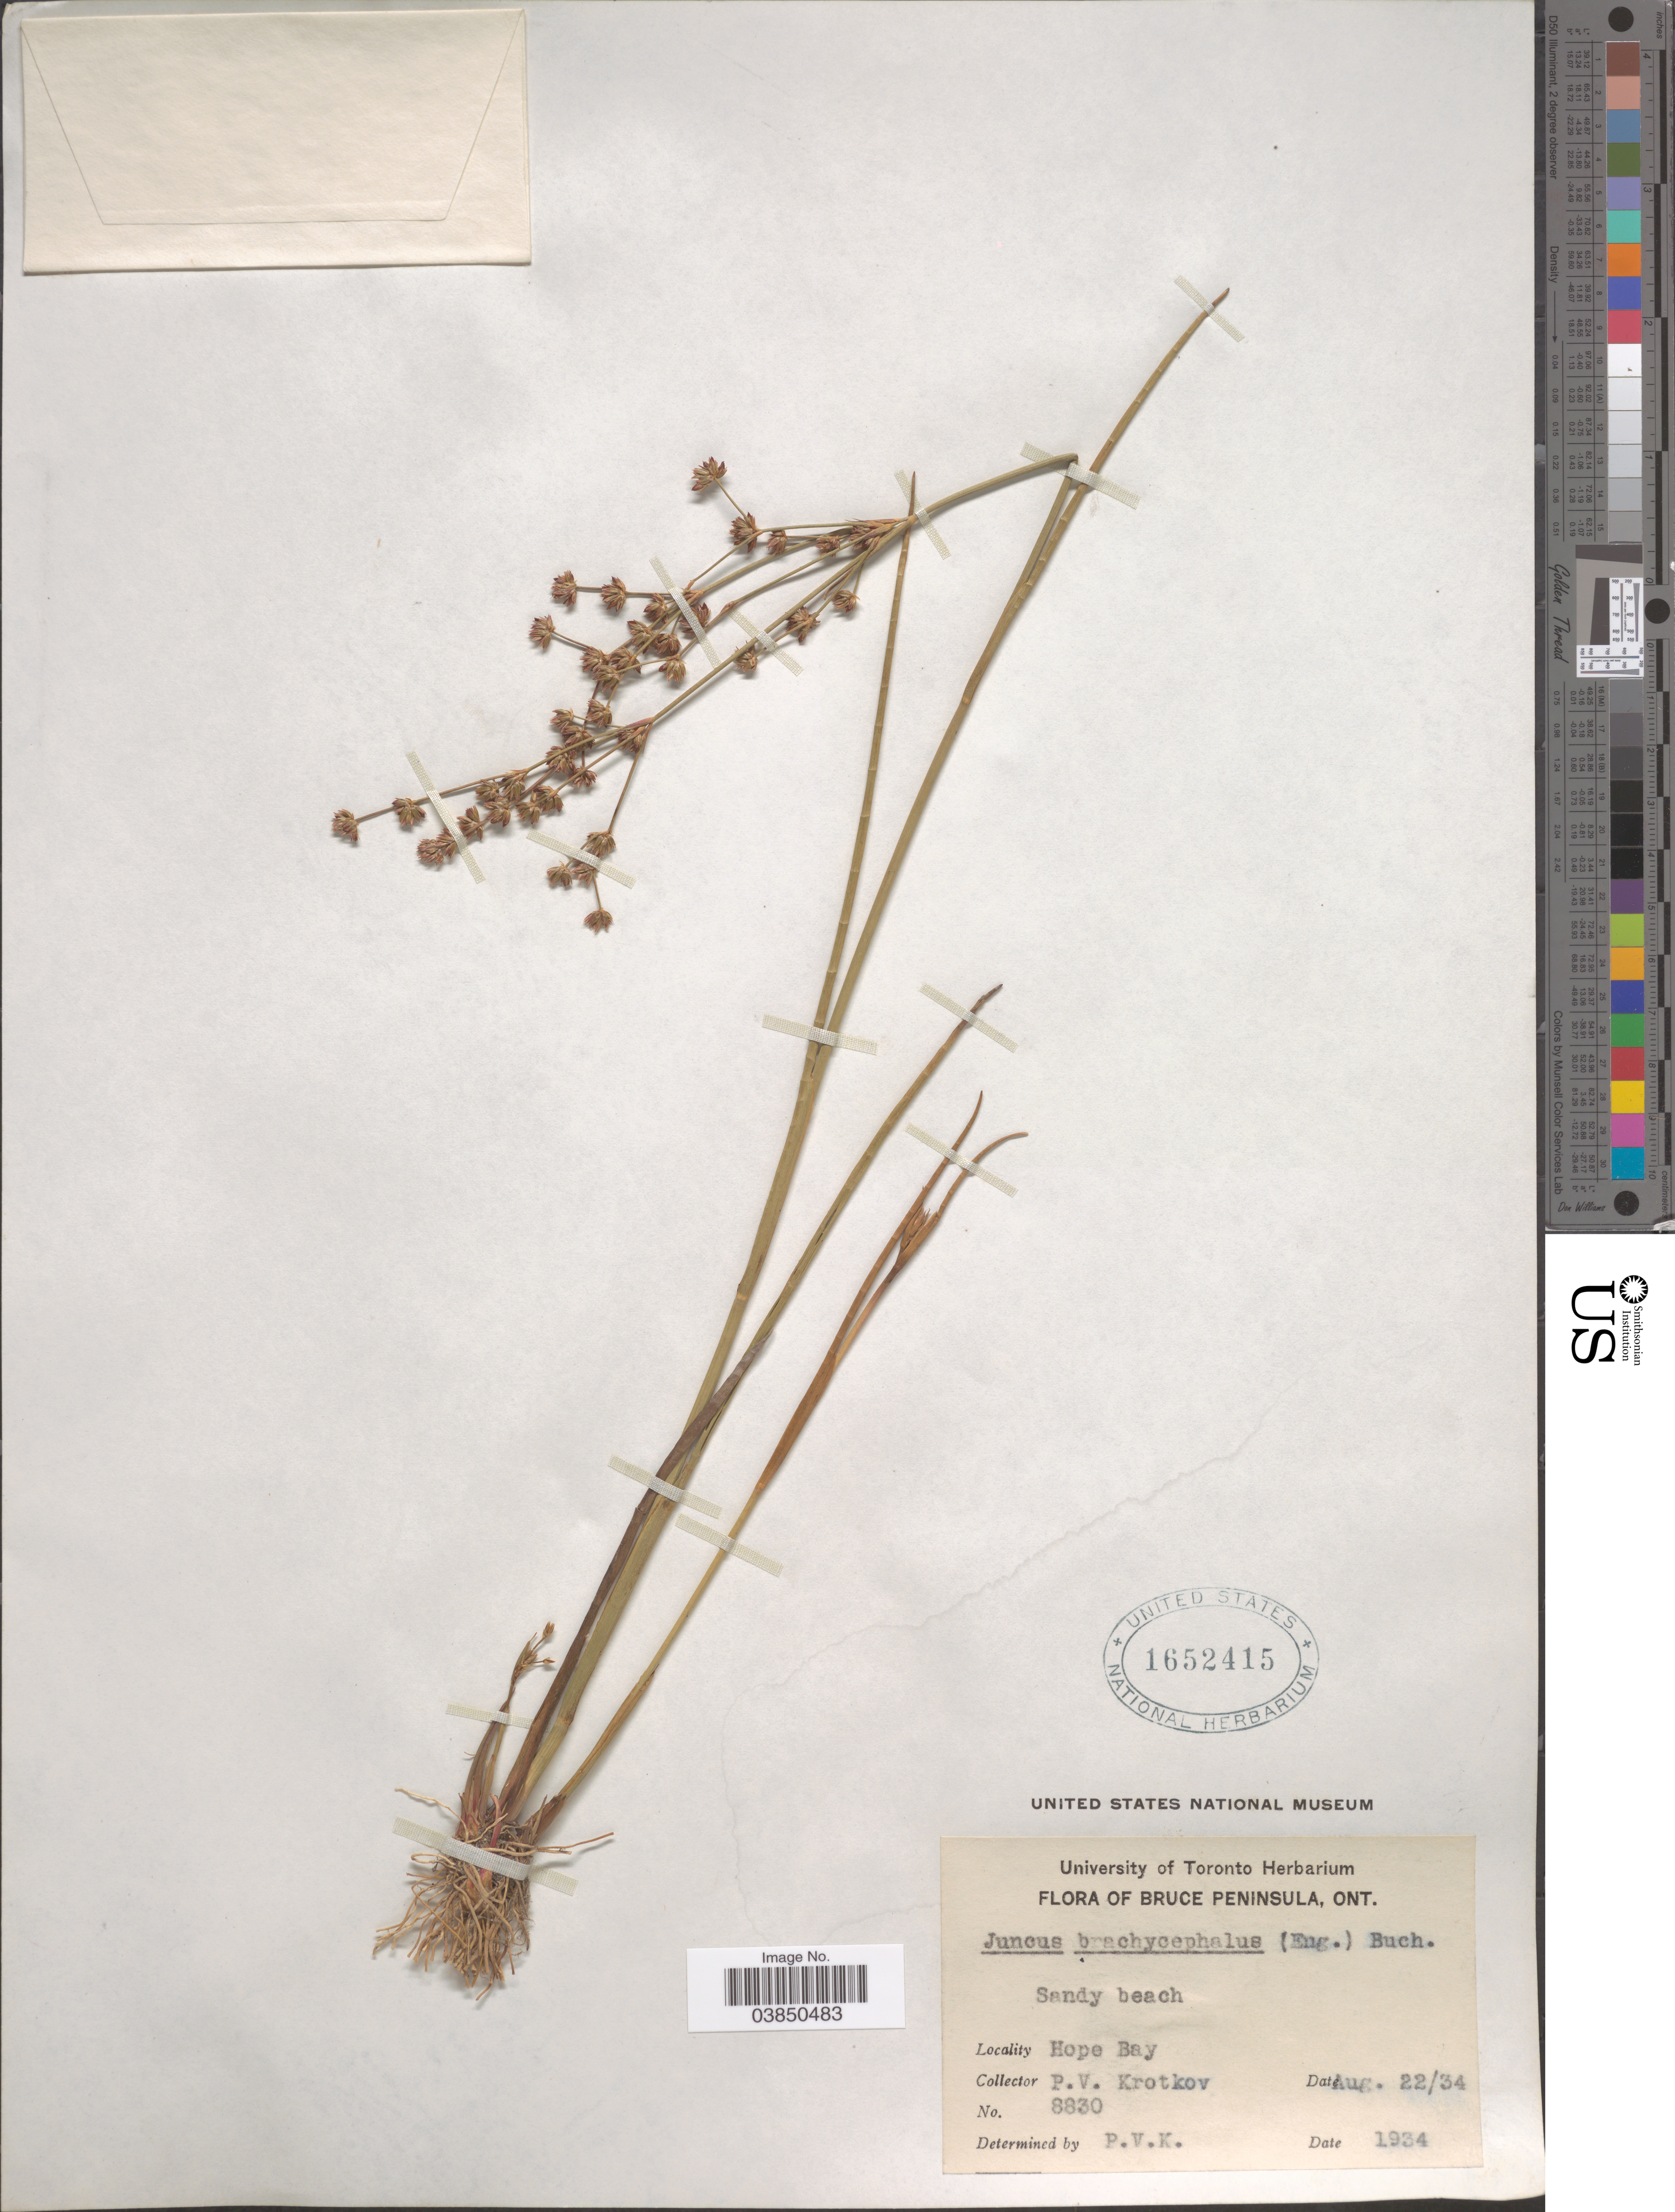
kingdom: Plantae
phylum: Tracheophyta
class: Liliopsida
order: Poales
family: Juncaceae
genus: Juncus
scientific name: Juncus brachycephalus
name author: (Engelm.) Buchenau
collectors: P. V. Krotkov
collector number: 8830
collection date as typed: Transcribed d/m/y: 22/8/34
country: Canada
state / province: Ontario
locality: Bruce Peninsula. Hope Bay.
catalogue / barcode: US 1652415